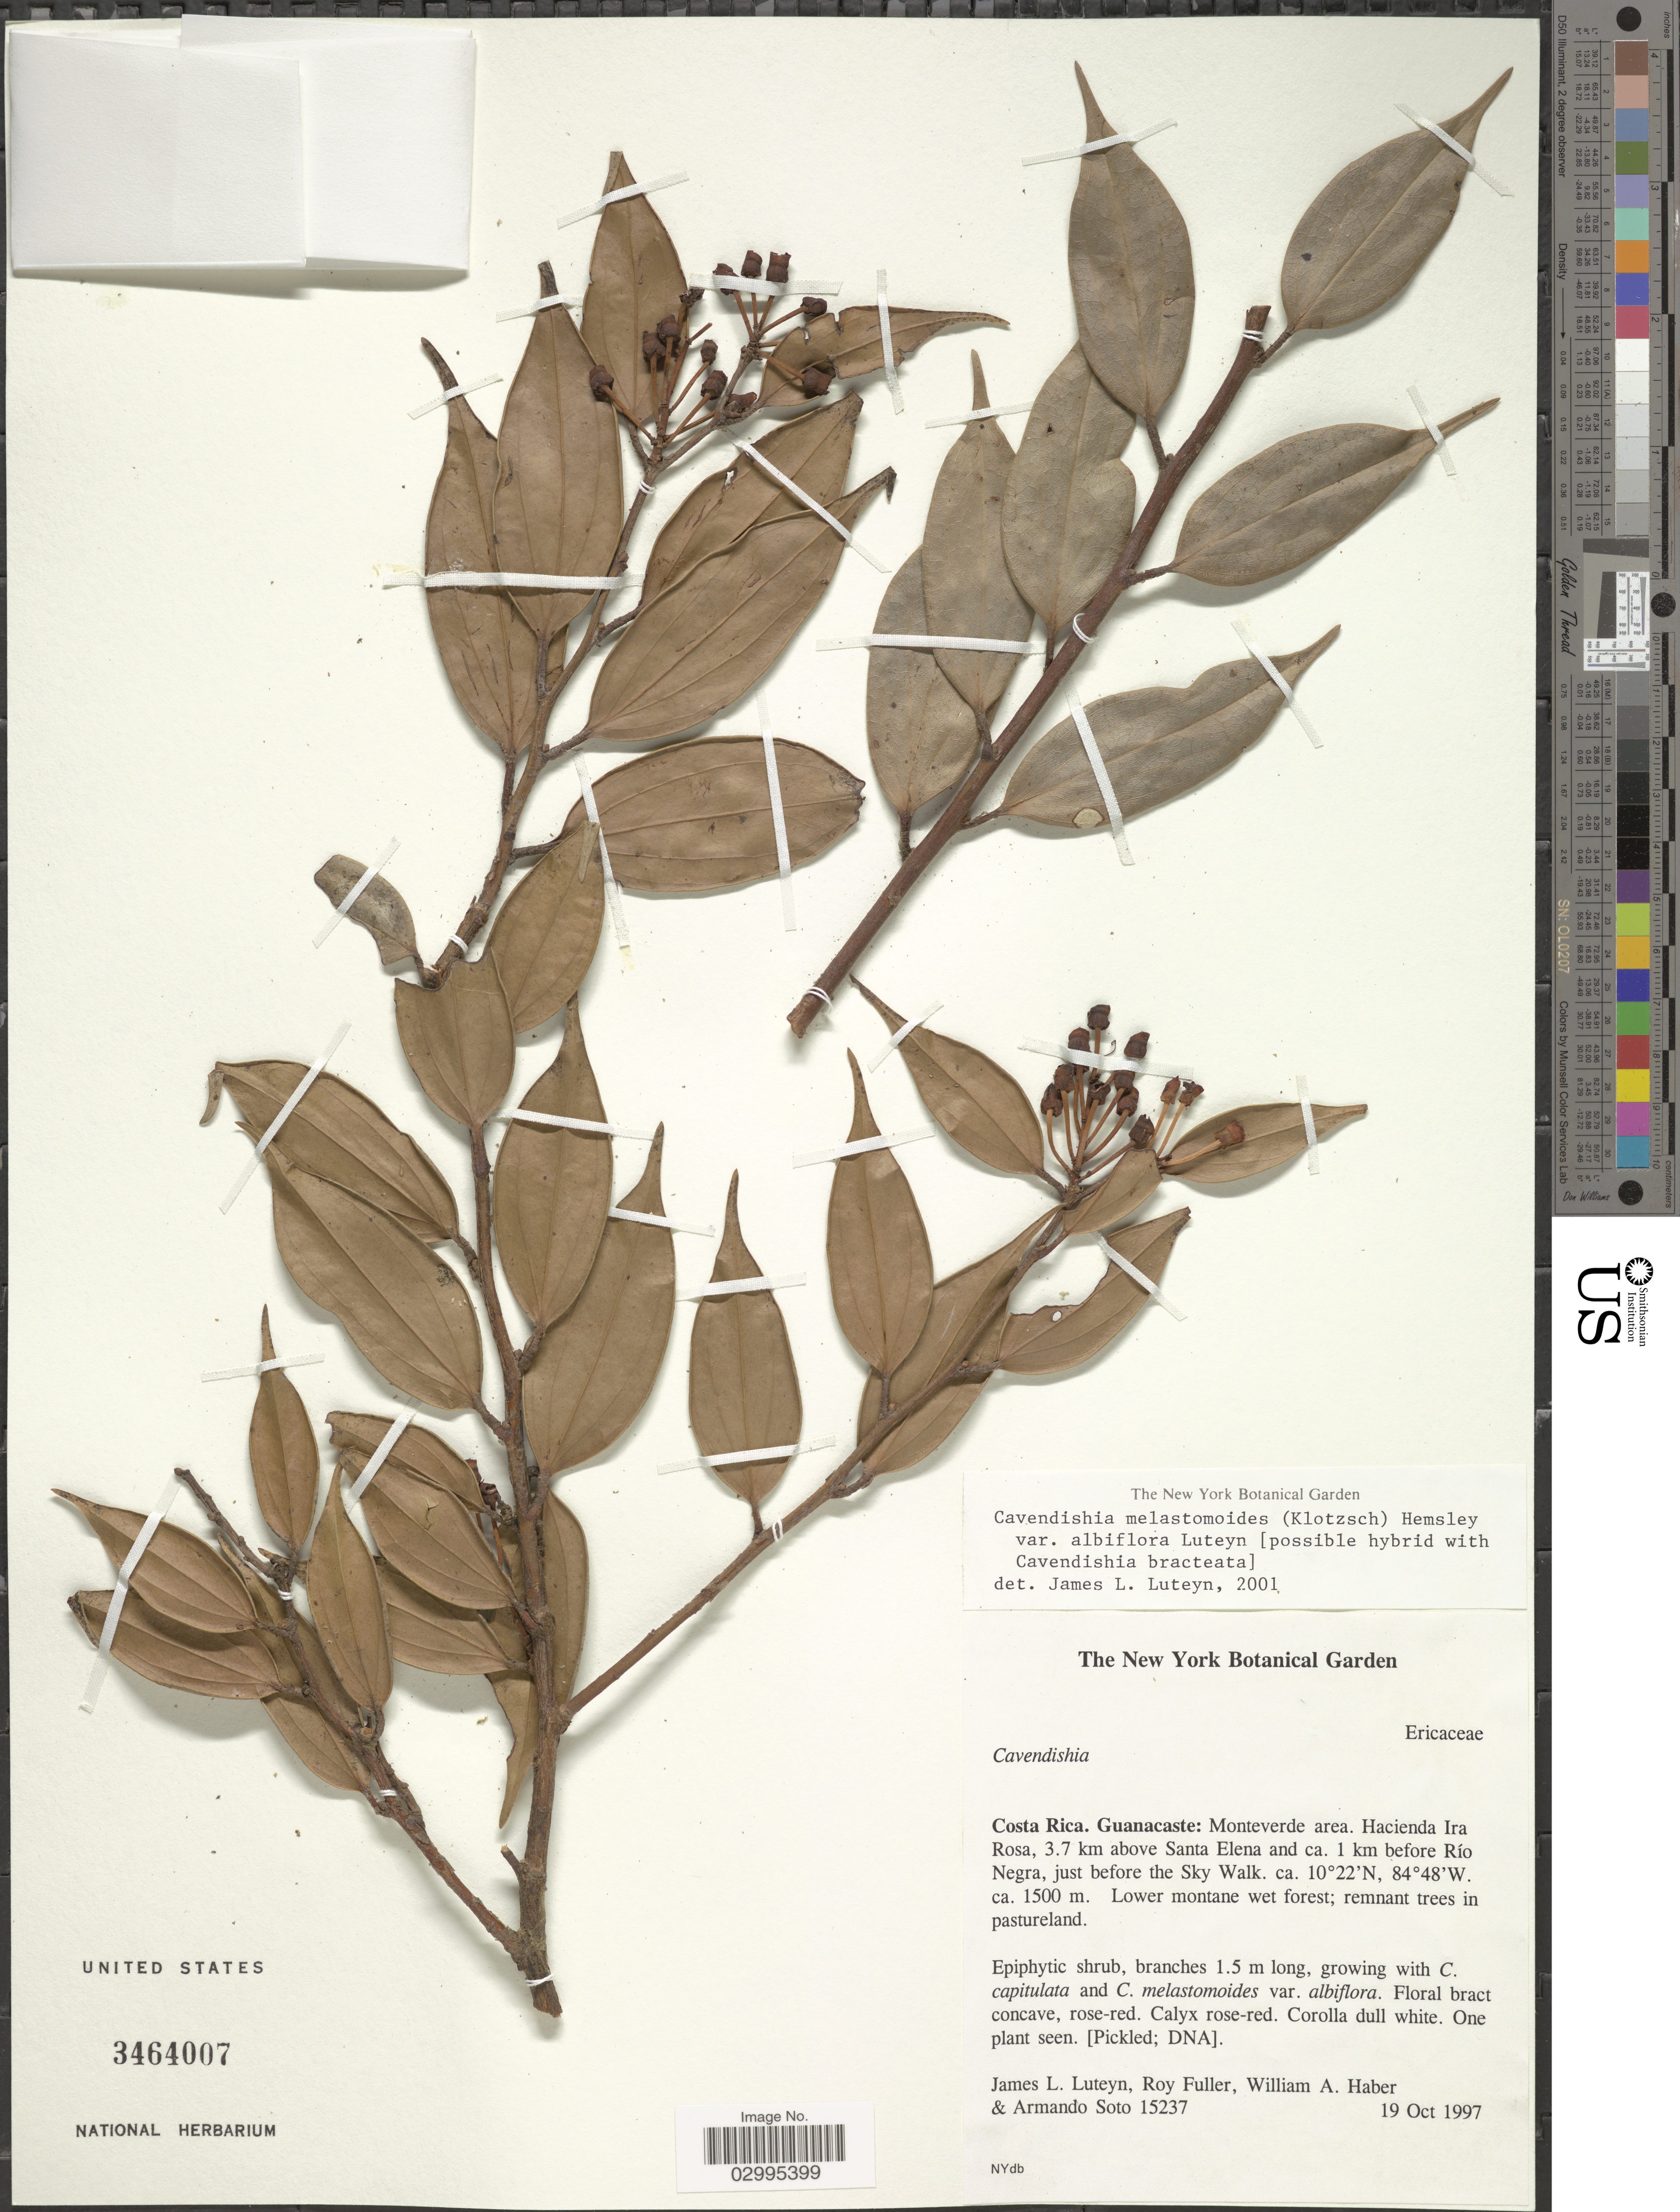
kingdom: Plantae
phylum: Tracheophyta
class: Magnoliopsida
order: Ericales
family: Ericaceae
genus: Cavendishia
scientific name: Cavendishia sp.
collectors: J. L. Luteyn, R. Fuller, W. A. Haber & A. Soto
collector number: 15237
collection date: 1997-10-19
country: Costa Rica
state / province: Guanacaste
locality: Monteverde area. Hacienda Ira Rosa, 3.7 km above Santa Elena and ca. 1 km before Río Negra, just before the Sky Walk.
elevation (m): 1500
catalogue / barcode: US 3464007